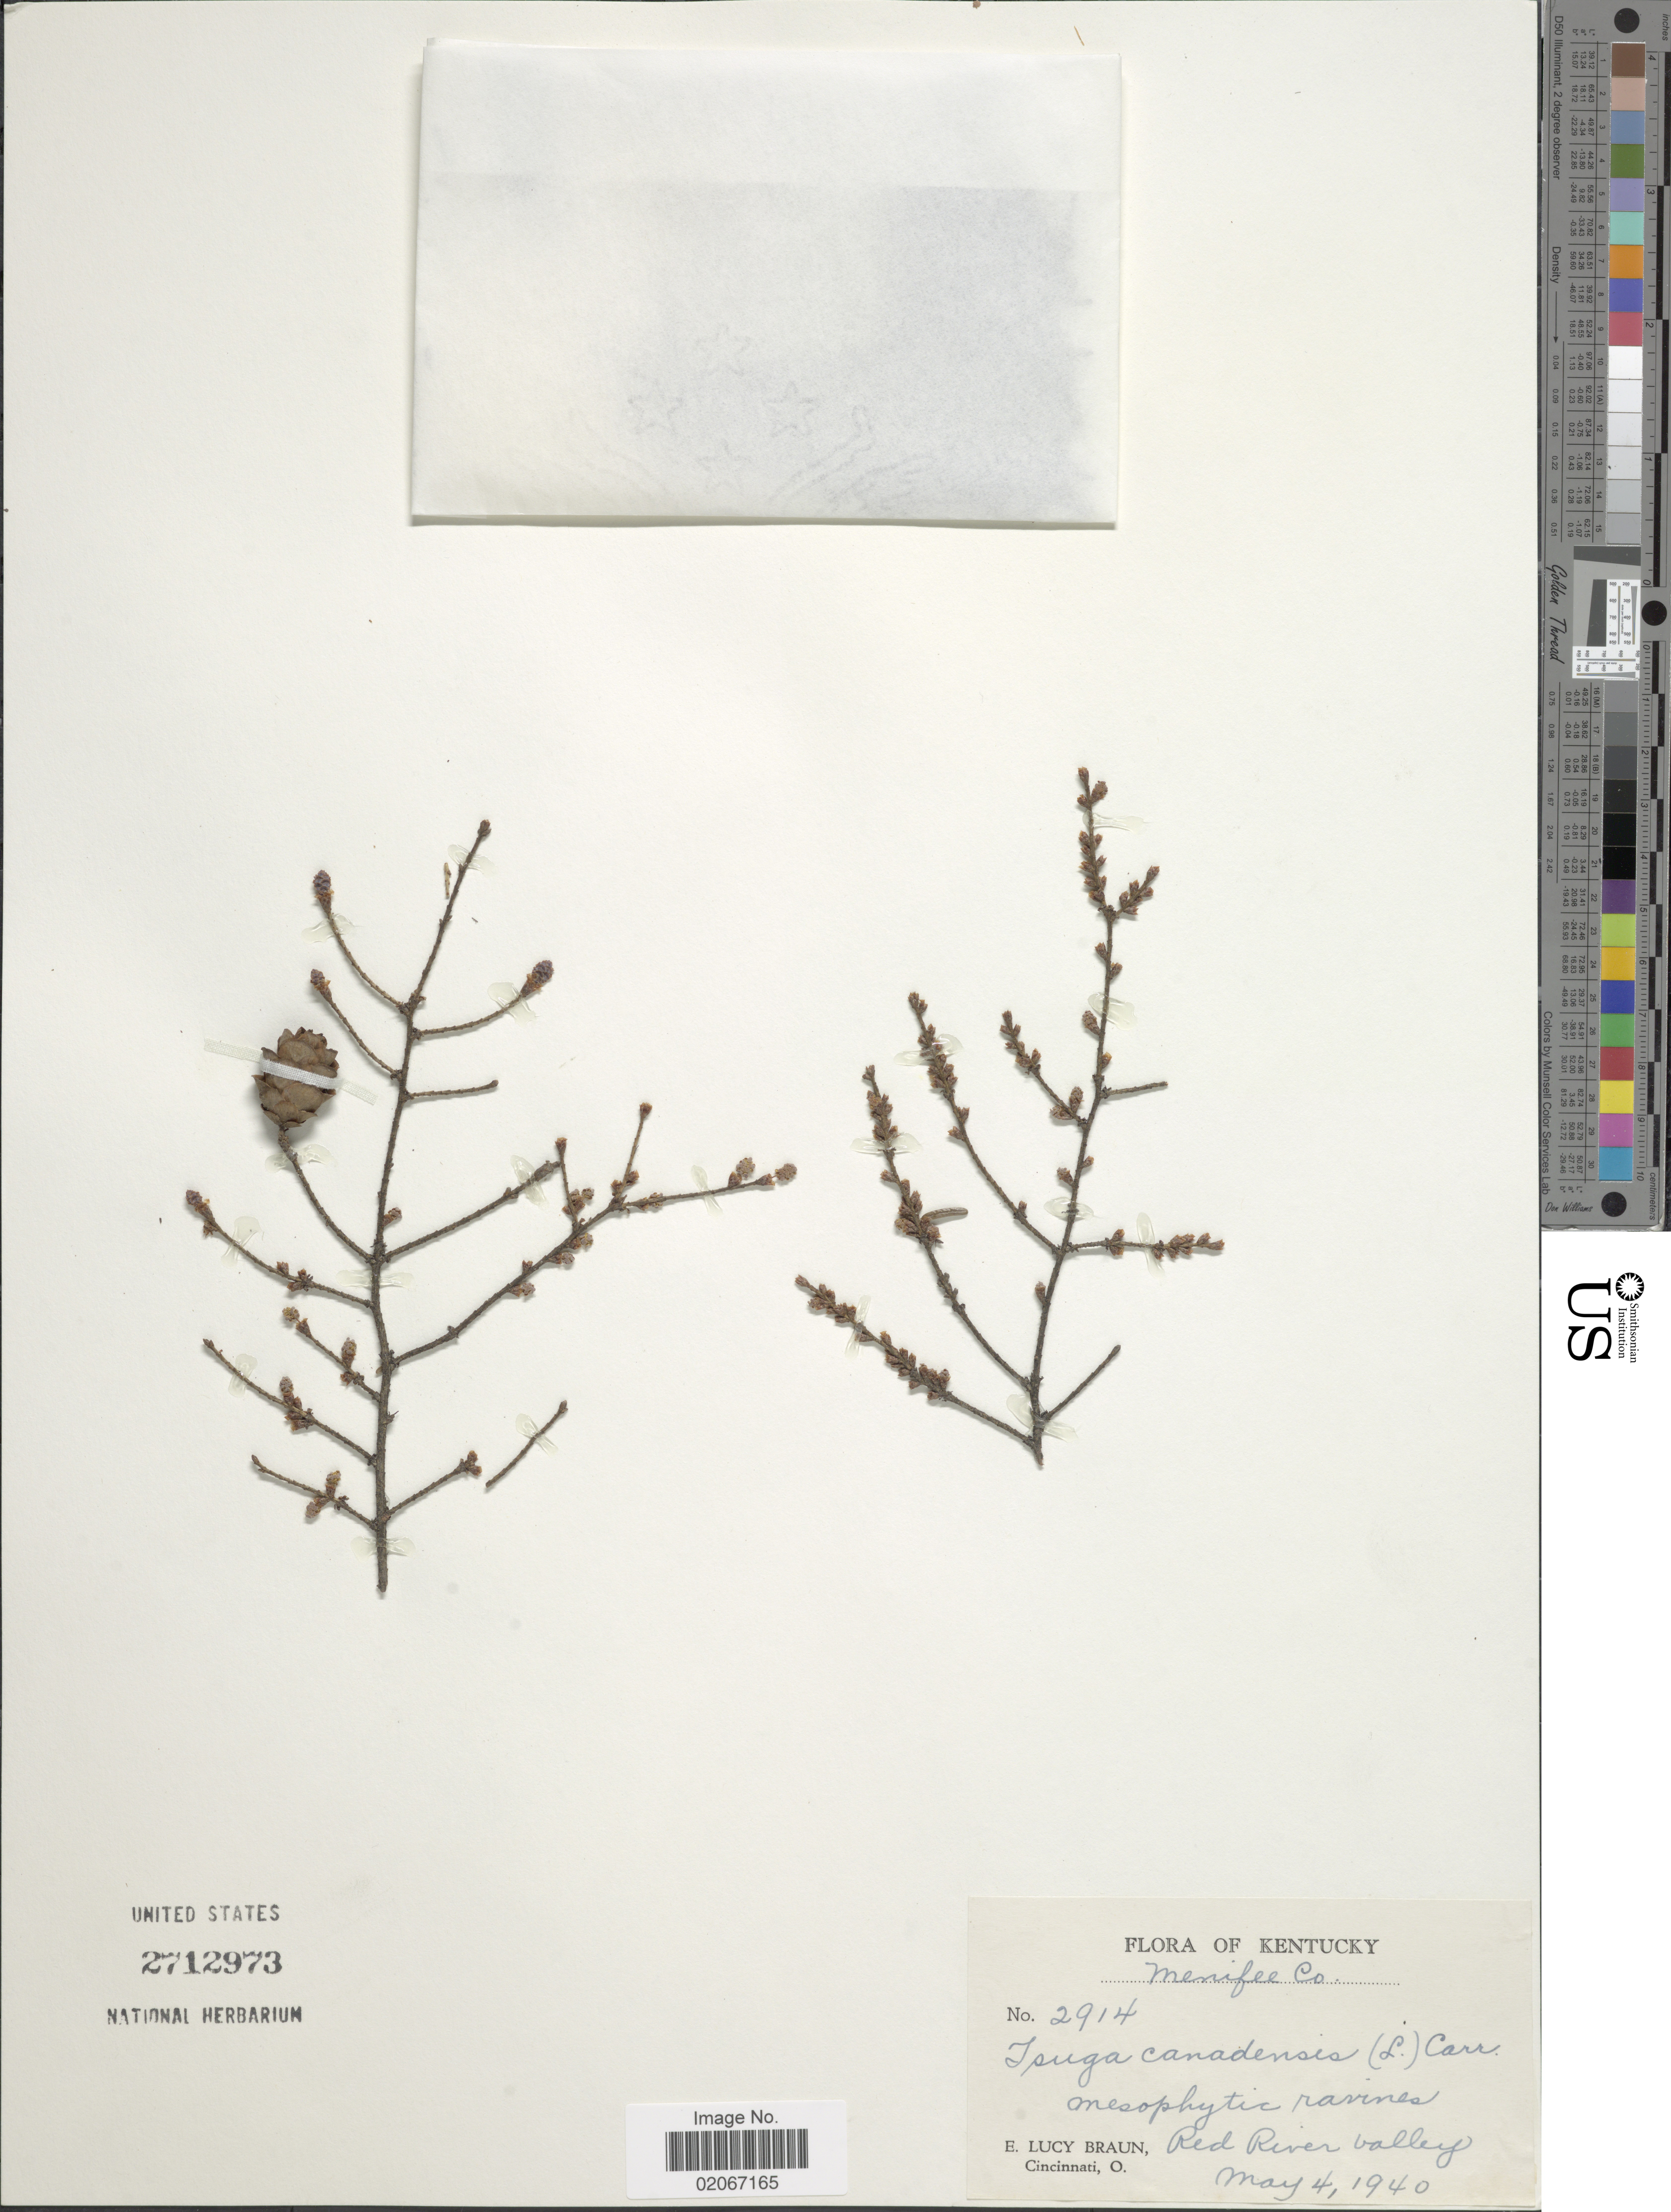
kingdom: Plantae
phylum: Tracheophyta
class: Pinopsida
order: Pinales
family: Pinaceae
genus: Tsuga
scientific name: Tsuga canadensis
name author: (L.) Carrière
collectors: E. L. Braun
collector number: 2914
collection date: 1940-05-04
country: United States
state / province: Kentucky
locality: Menifee Co. Red River Valley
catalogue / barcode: US 2712973